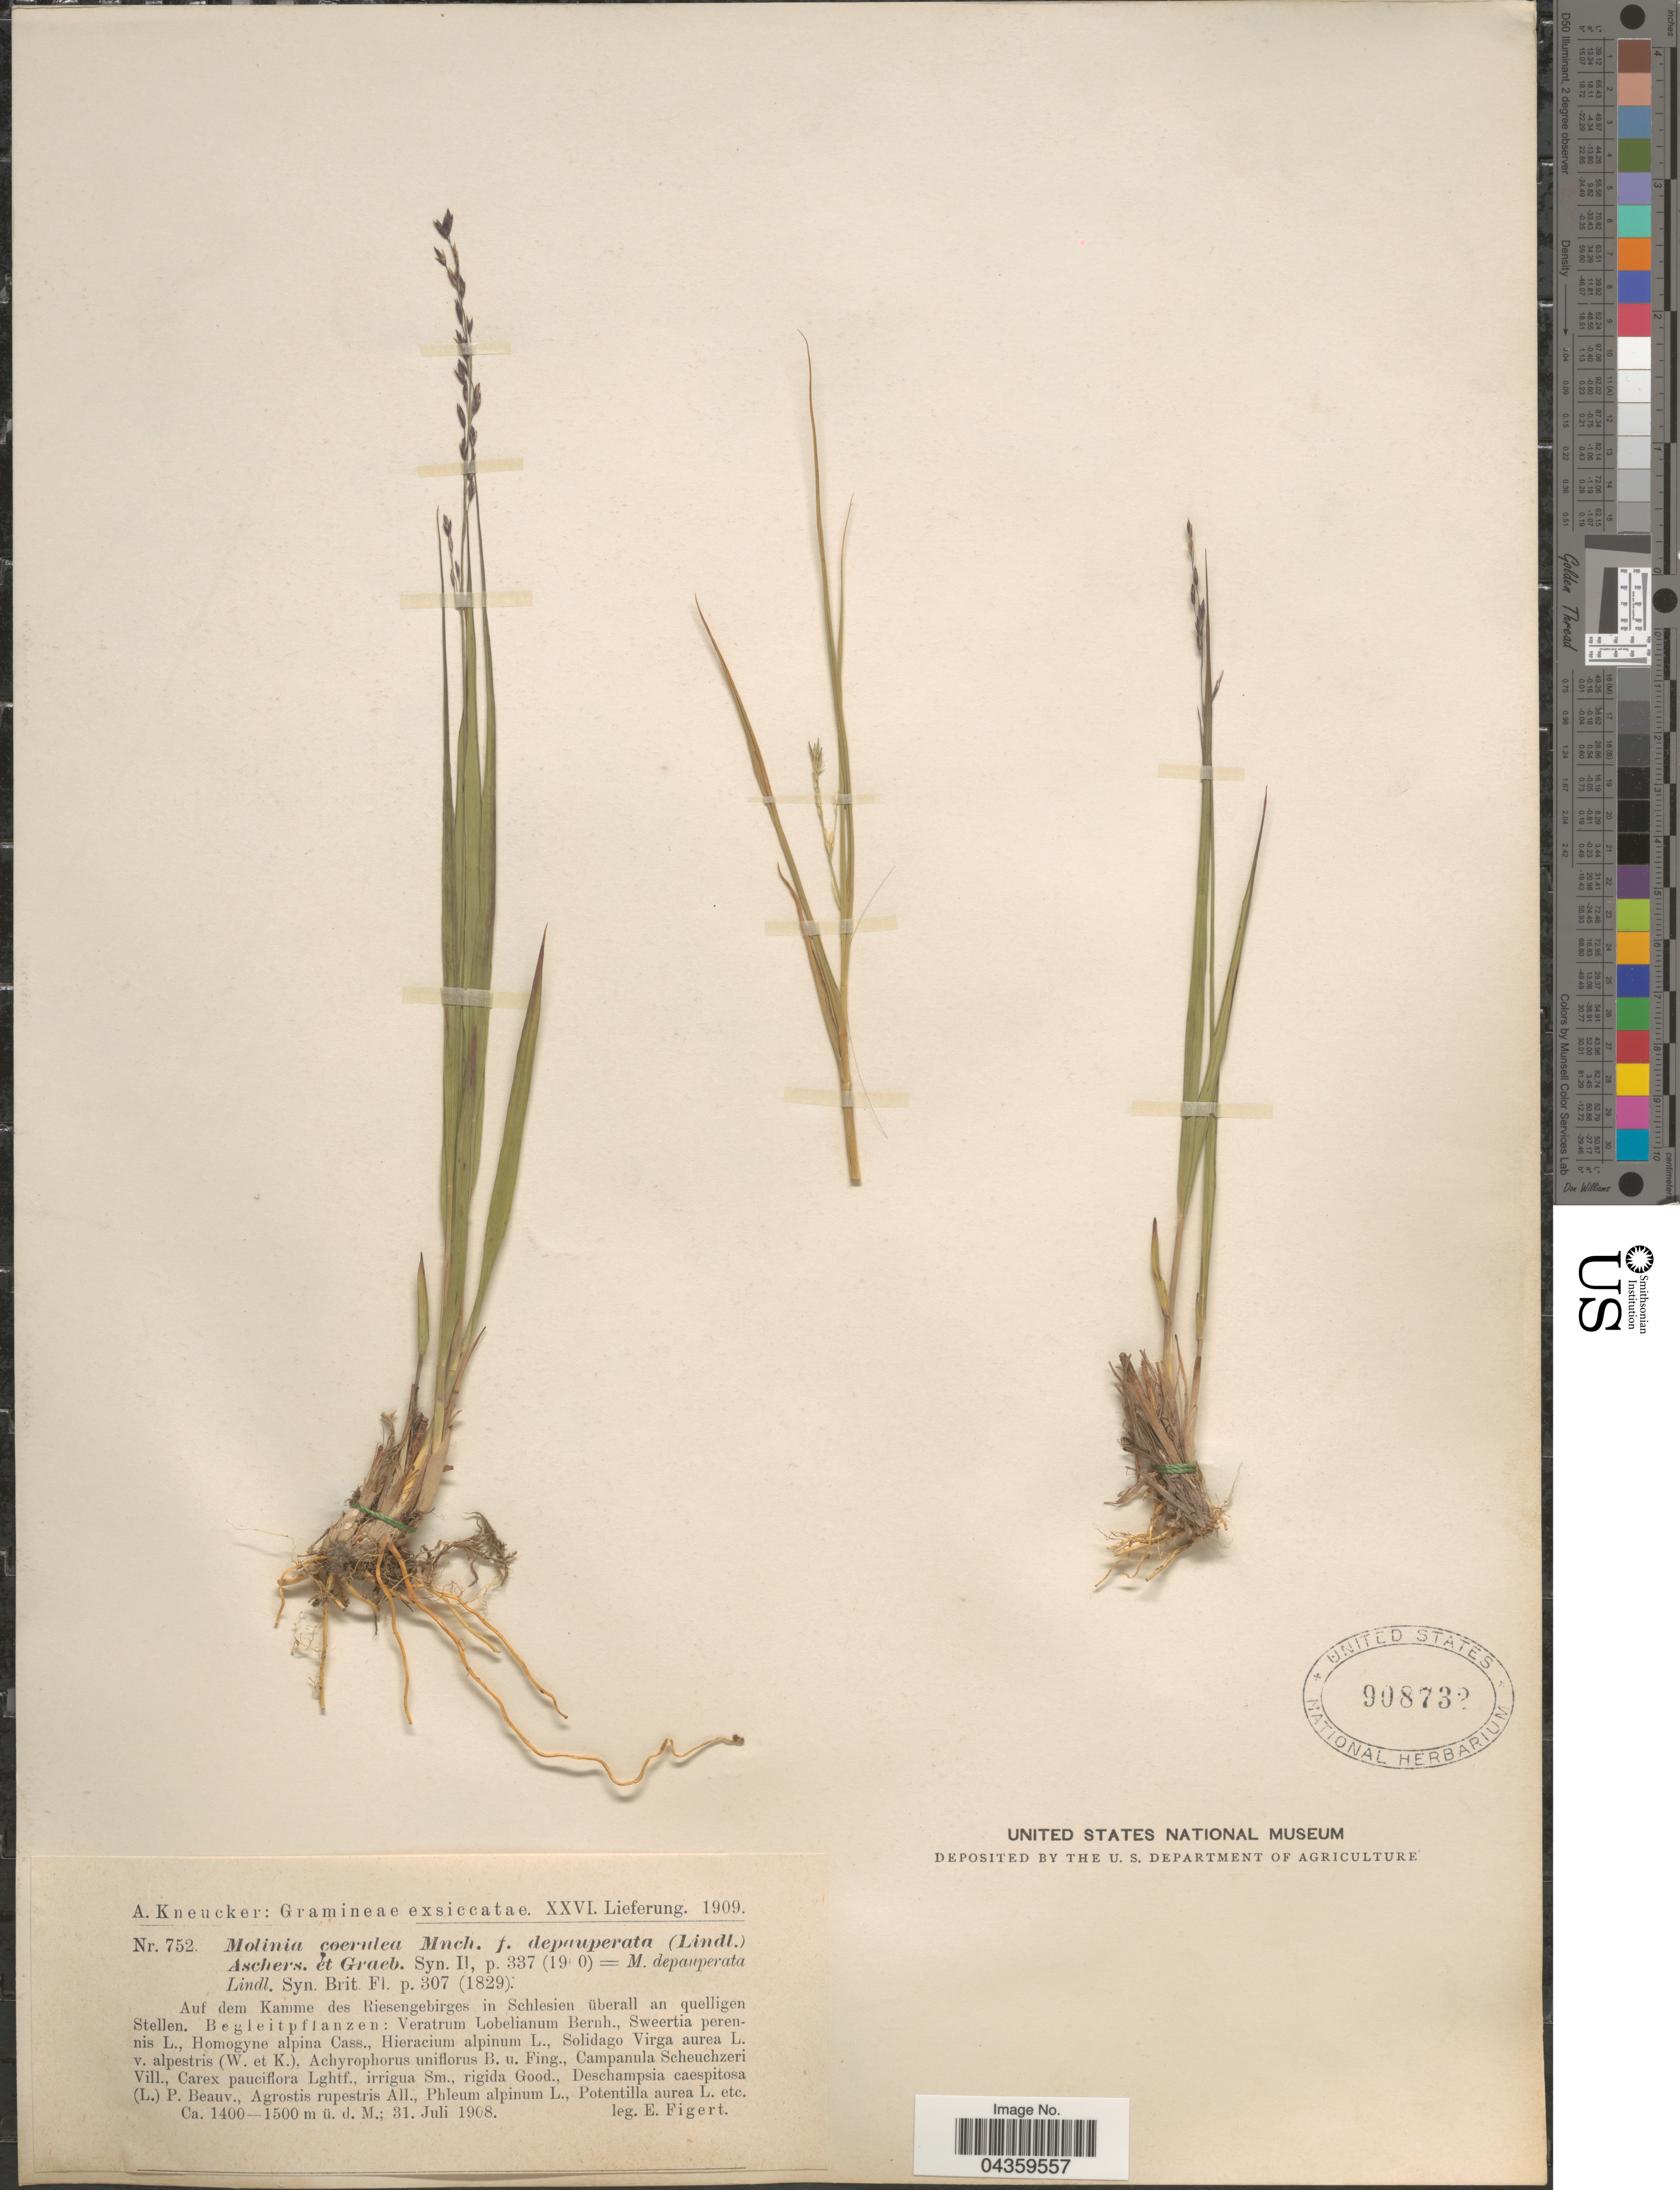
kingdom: Plantae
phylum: Tracheophyta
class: Liliopsida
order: Poales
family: Poaceae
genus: Molinia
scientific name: Molinia caerulea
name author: (L.) Moench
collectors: E. Figert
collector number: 752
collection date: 1908-07-31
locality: Auf dem Kamme des Riesengebirges in Schlesien überall an quelligen Stellen.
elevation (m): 1400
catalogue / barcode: US 908732